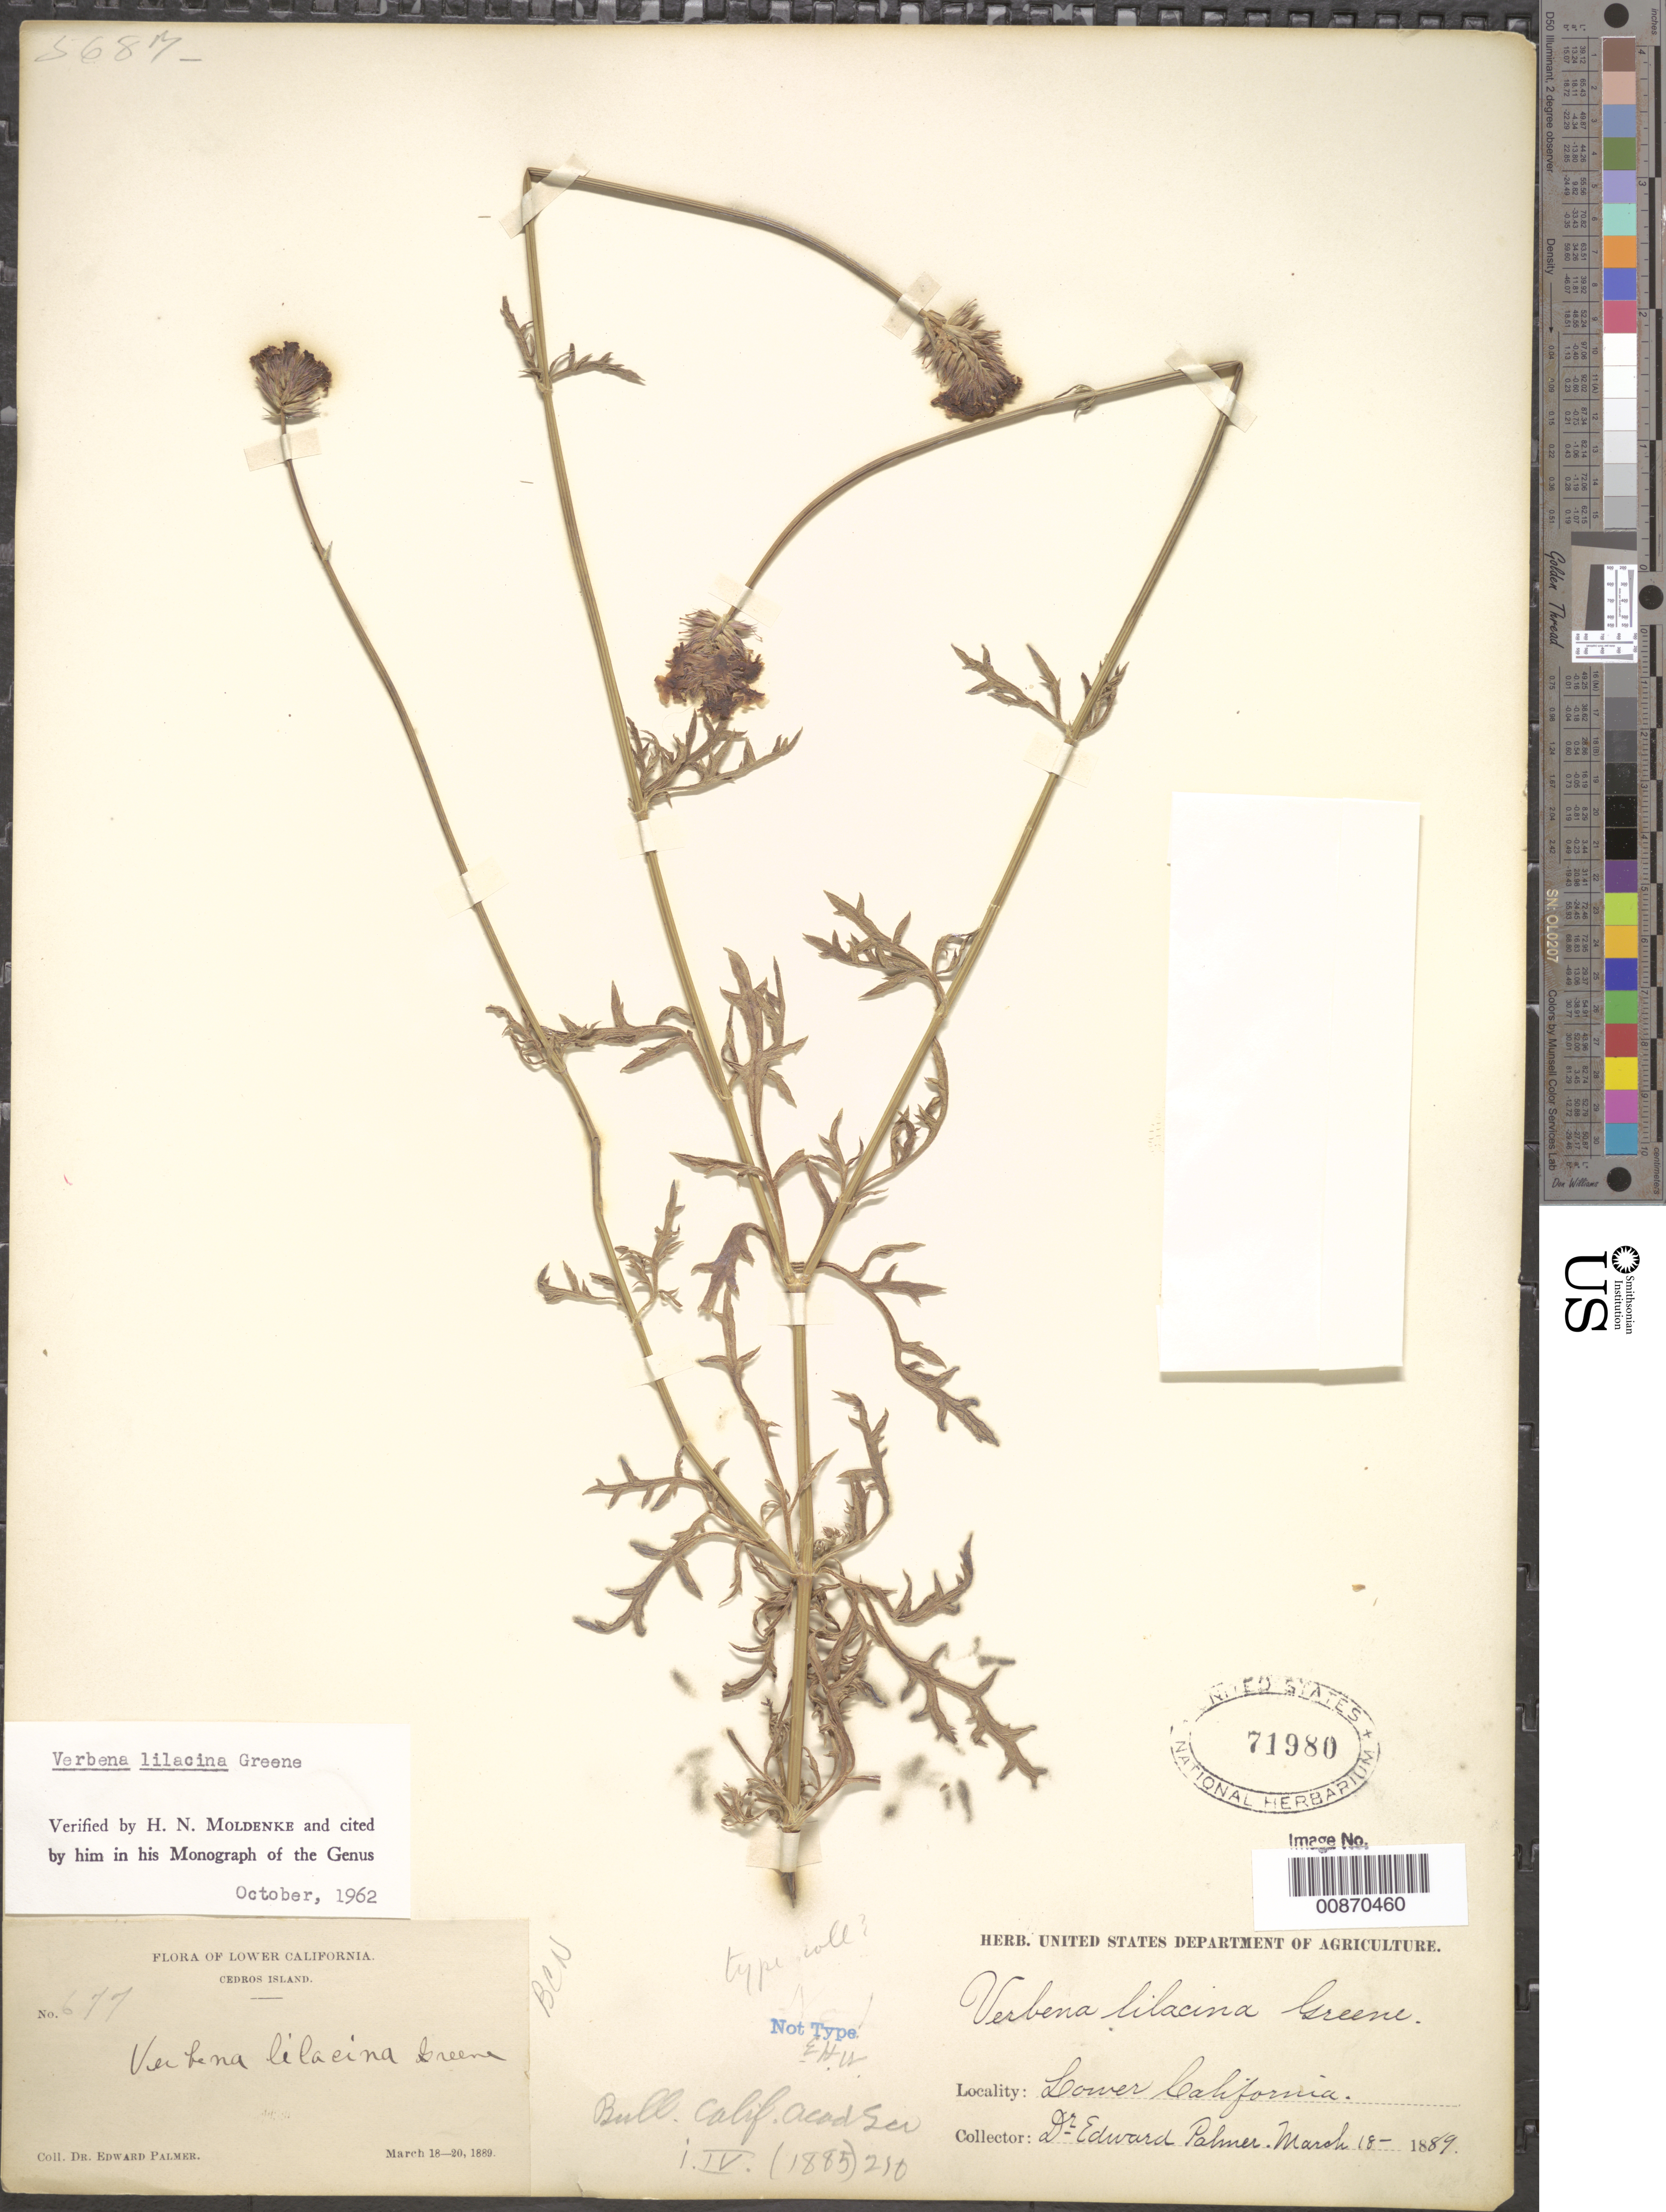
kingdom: Plantae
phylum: Tracheophyta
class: Magnoliopsida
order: Lamiales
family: Verbenaceae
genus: Verbena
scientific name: Verbena lilacina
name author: Greene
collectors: E. Palmer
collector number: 677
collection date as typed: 18 Mar 1889 to 20 Mar 1889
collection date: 1889-03-18/1889-03-20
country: Mexico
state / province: Baja California Norte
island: Cedros I.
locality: Cedros Island, Baja California.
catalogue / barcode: US 71980